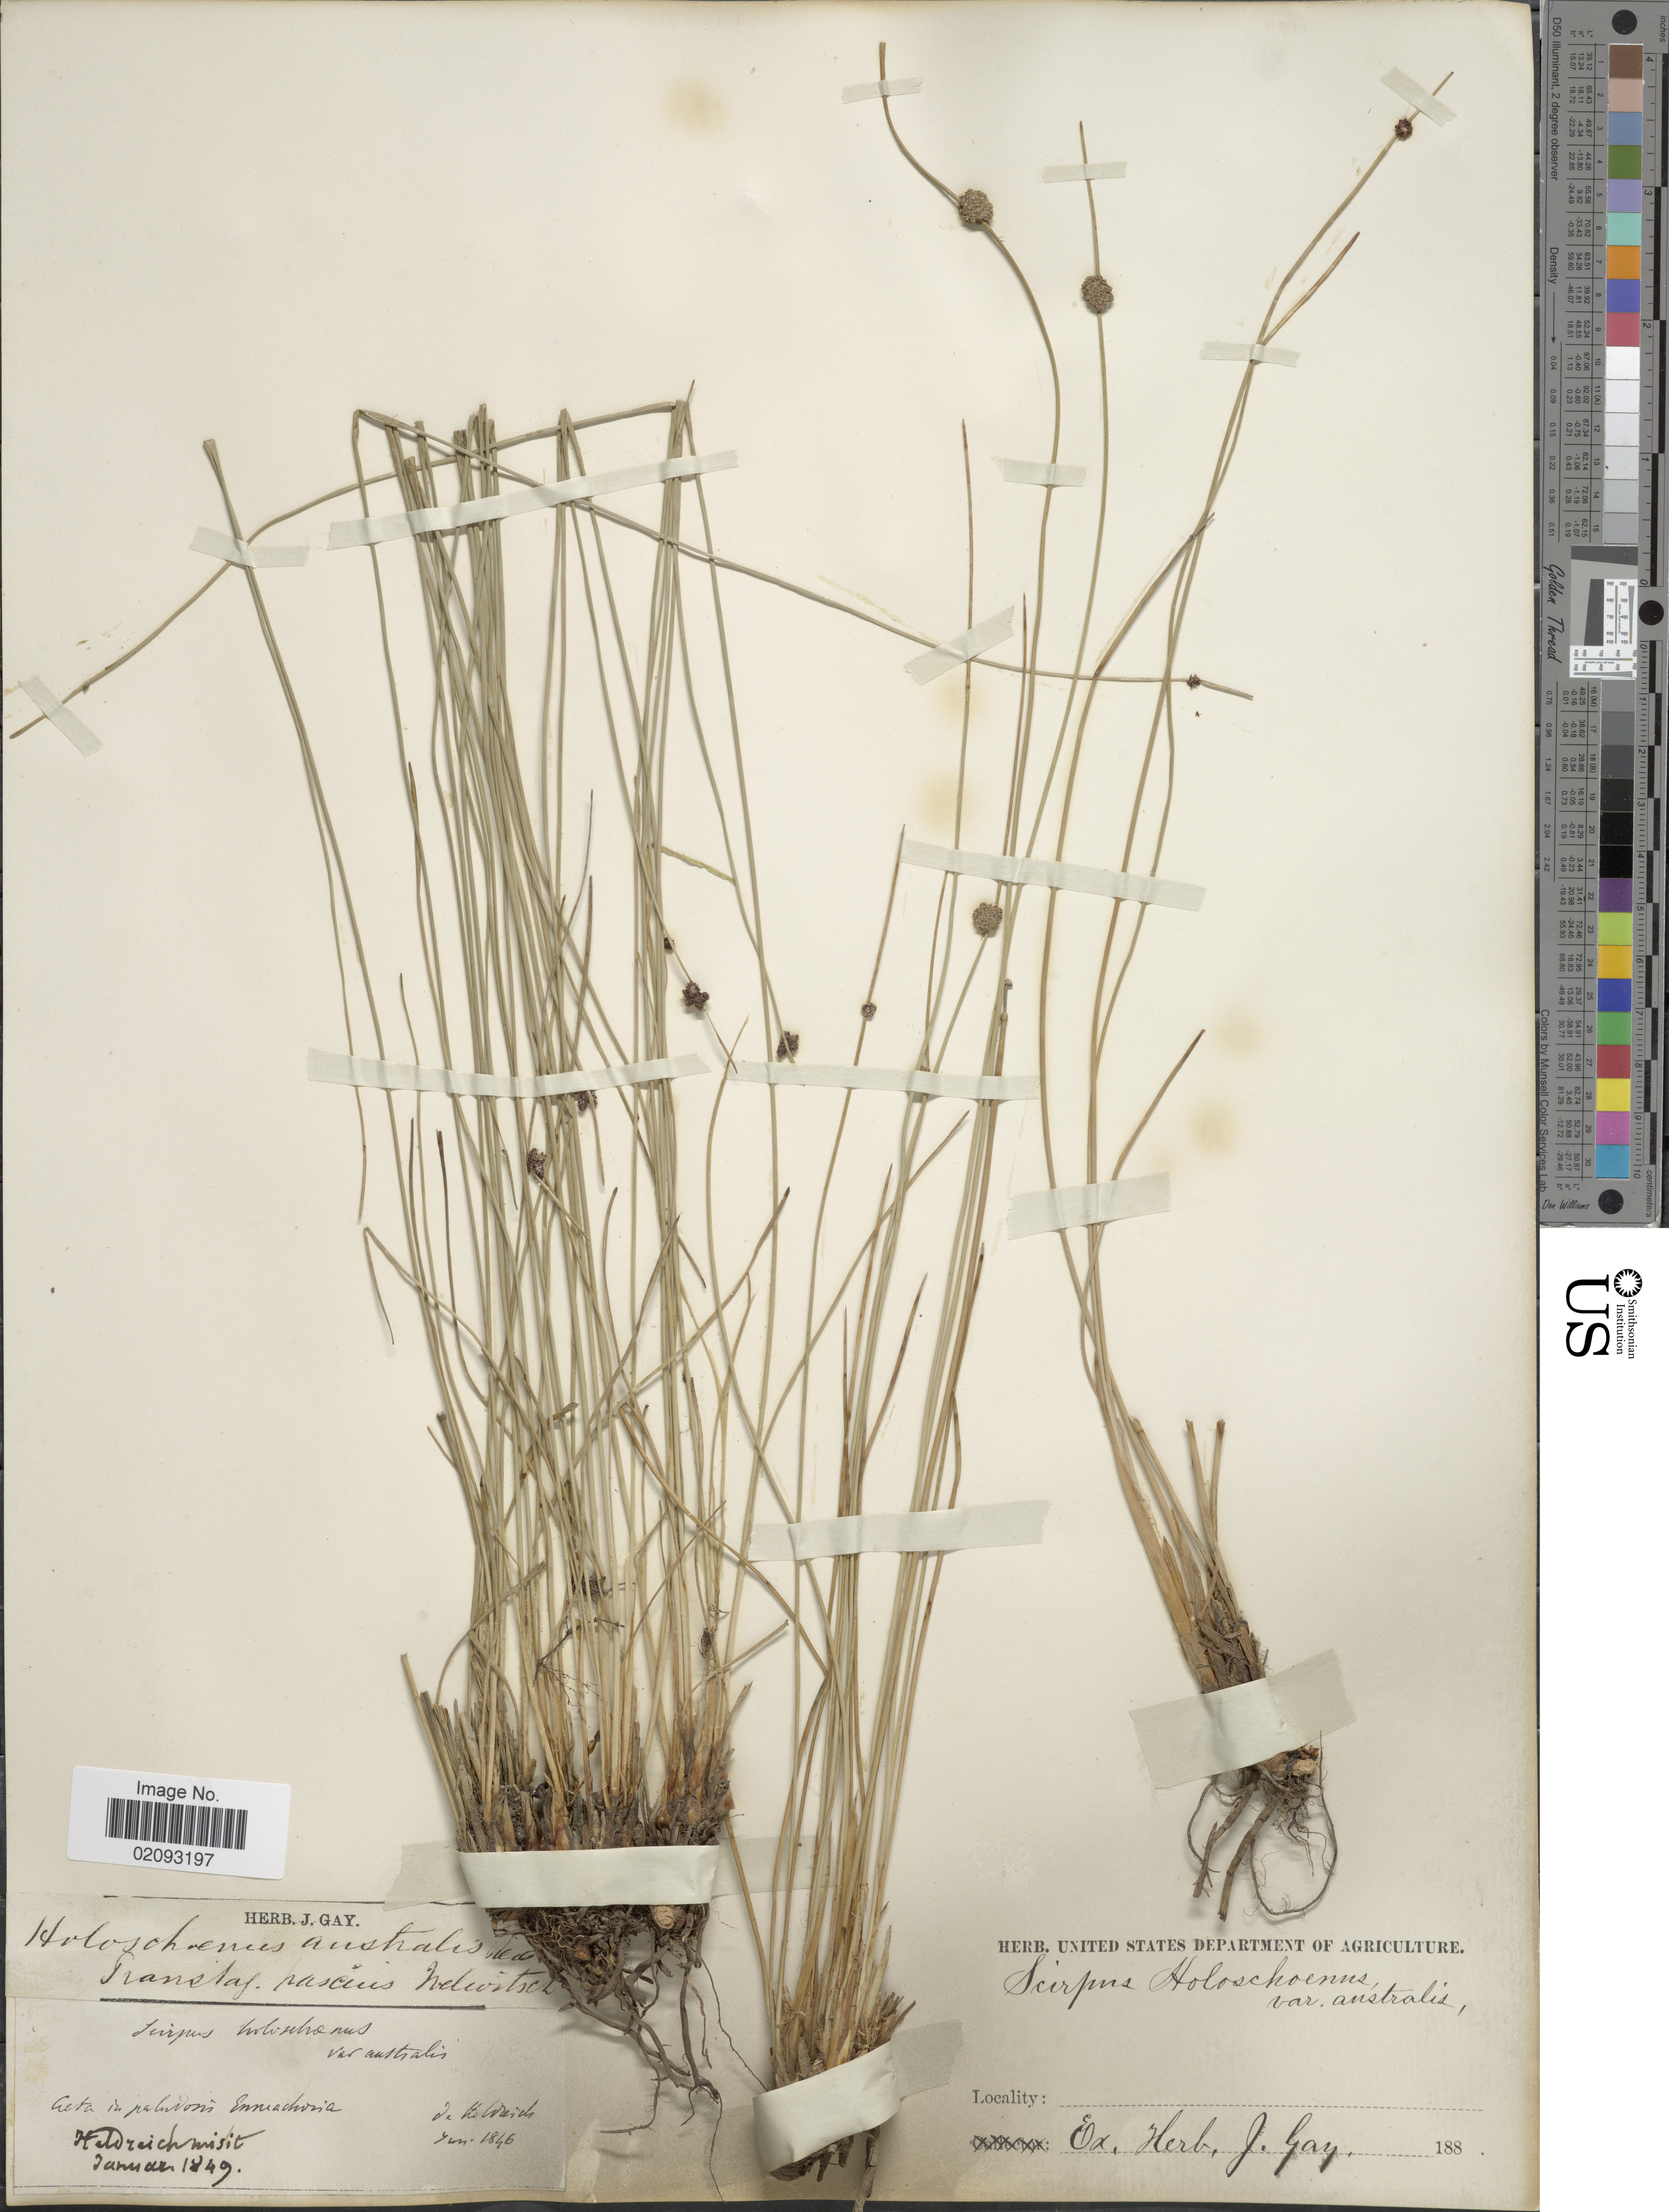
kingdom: Plantae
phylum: Tracheophyta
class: Liliopsida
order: Poales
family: Cyperaceae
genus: Scirpoides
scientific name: Scirpoides holoschoenus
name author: (L.) Soják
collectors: -. De Heldreich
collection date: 1849-01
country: Greece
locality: Creta in palusosis Ennachoria.